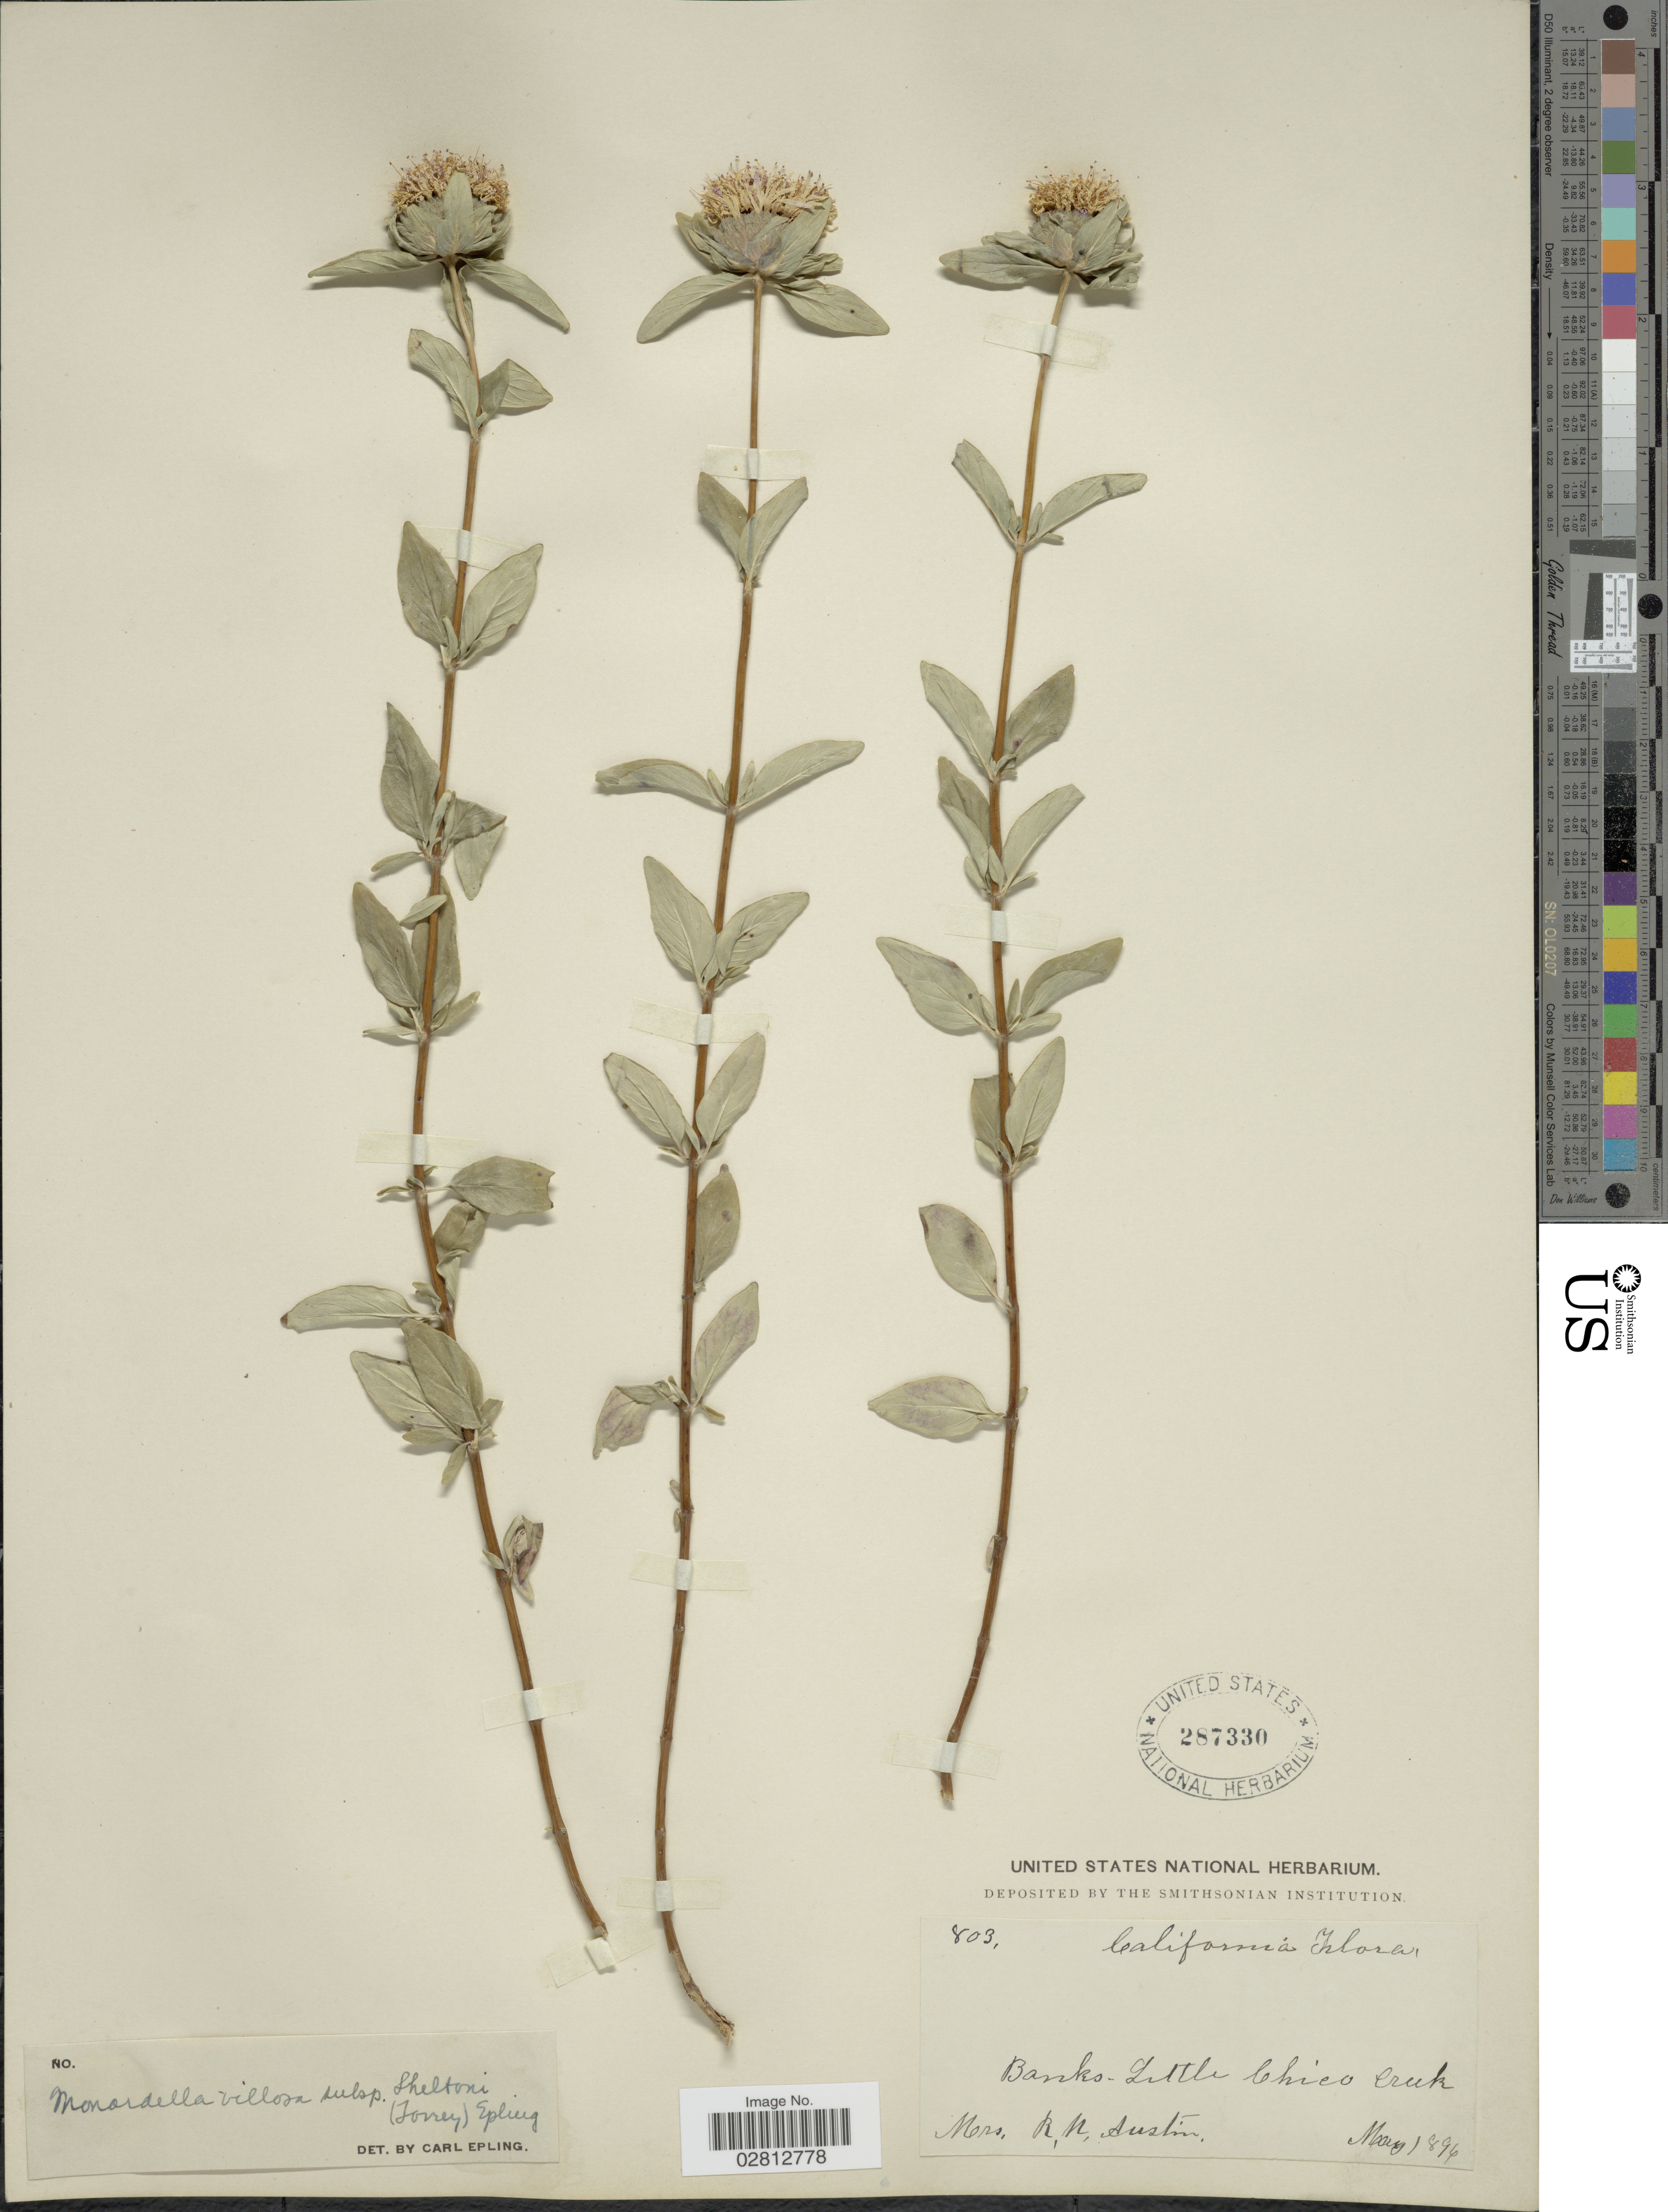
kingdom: Plantae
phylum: Tracheophyta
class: Magnoliopsida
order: Lamiales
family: Lamiaceae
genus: Monardella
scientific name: Monardella villosa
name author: Benth.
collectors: R. Austin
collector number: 803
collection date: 1896-05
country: United States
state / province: California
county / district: Butte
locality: Banks-Little Chico Creek.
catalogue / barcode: US 287330